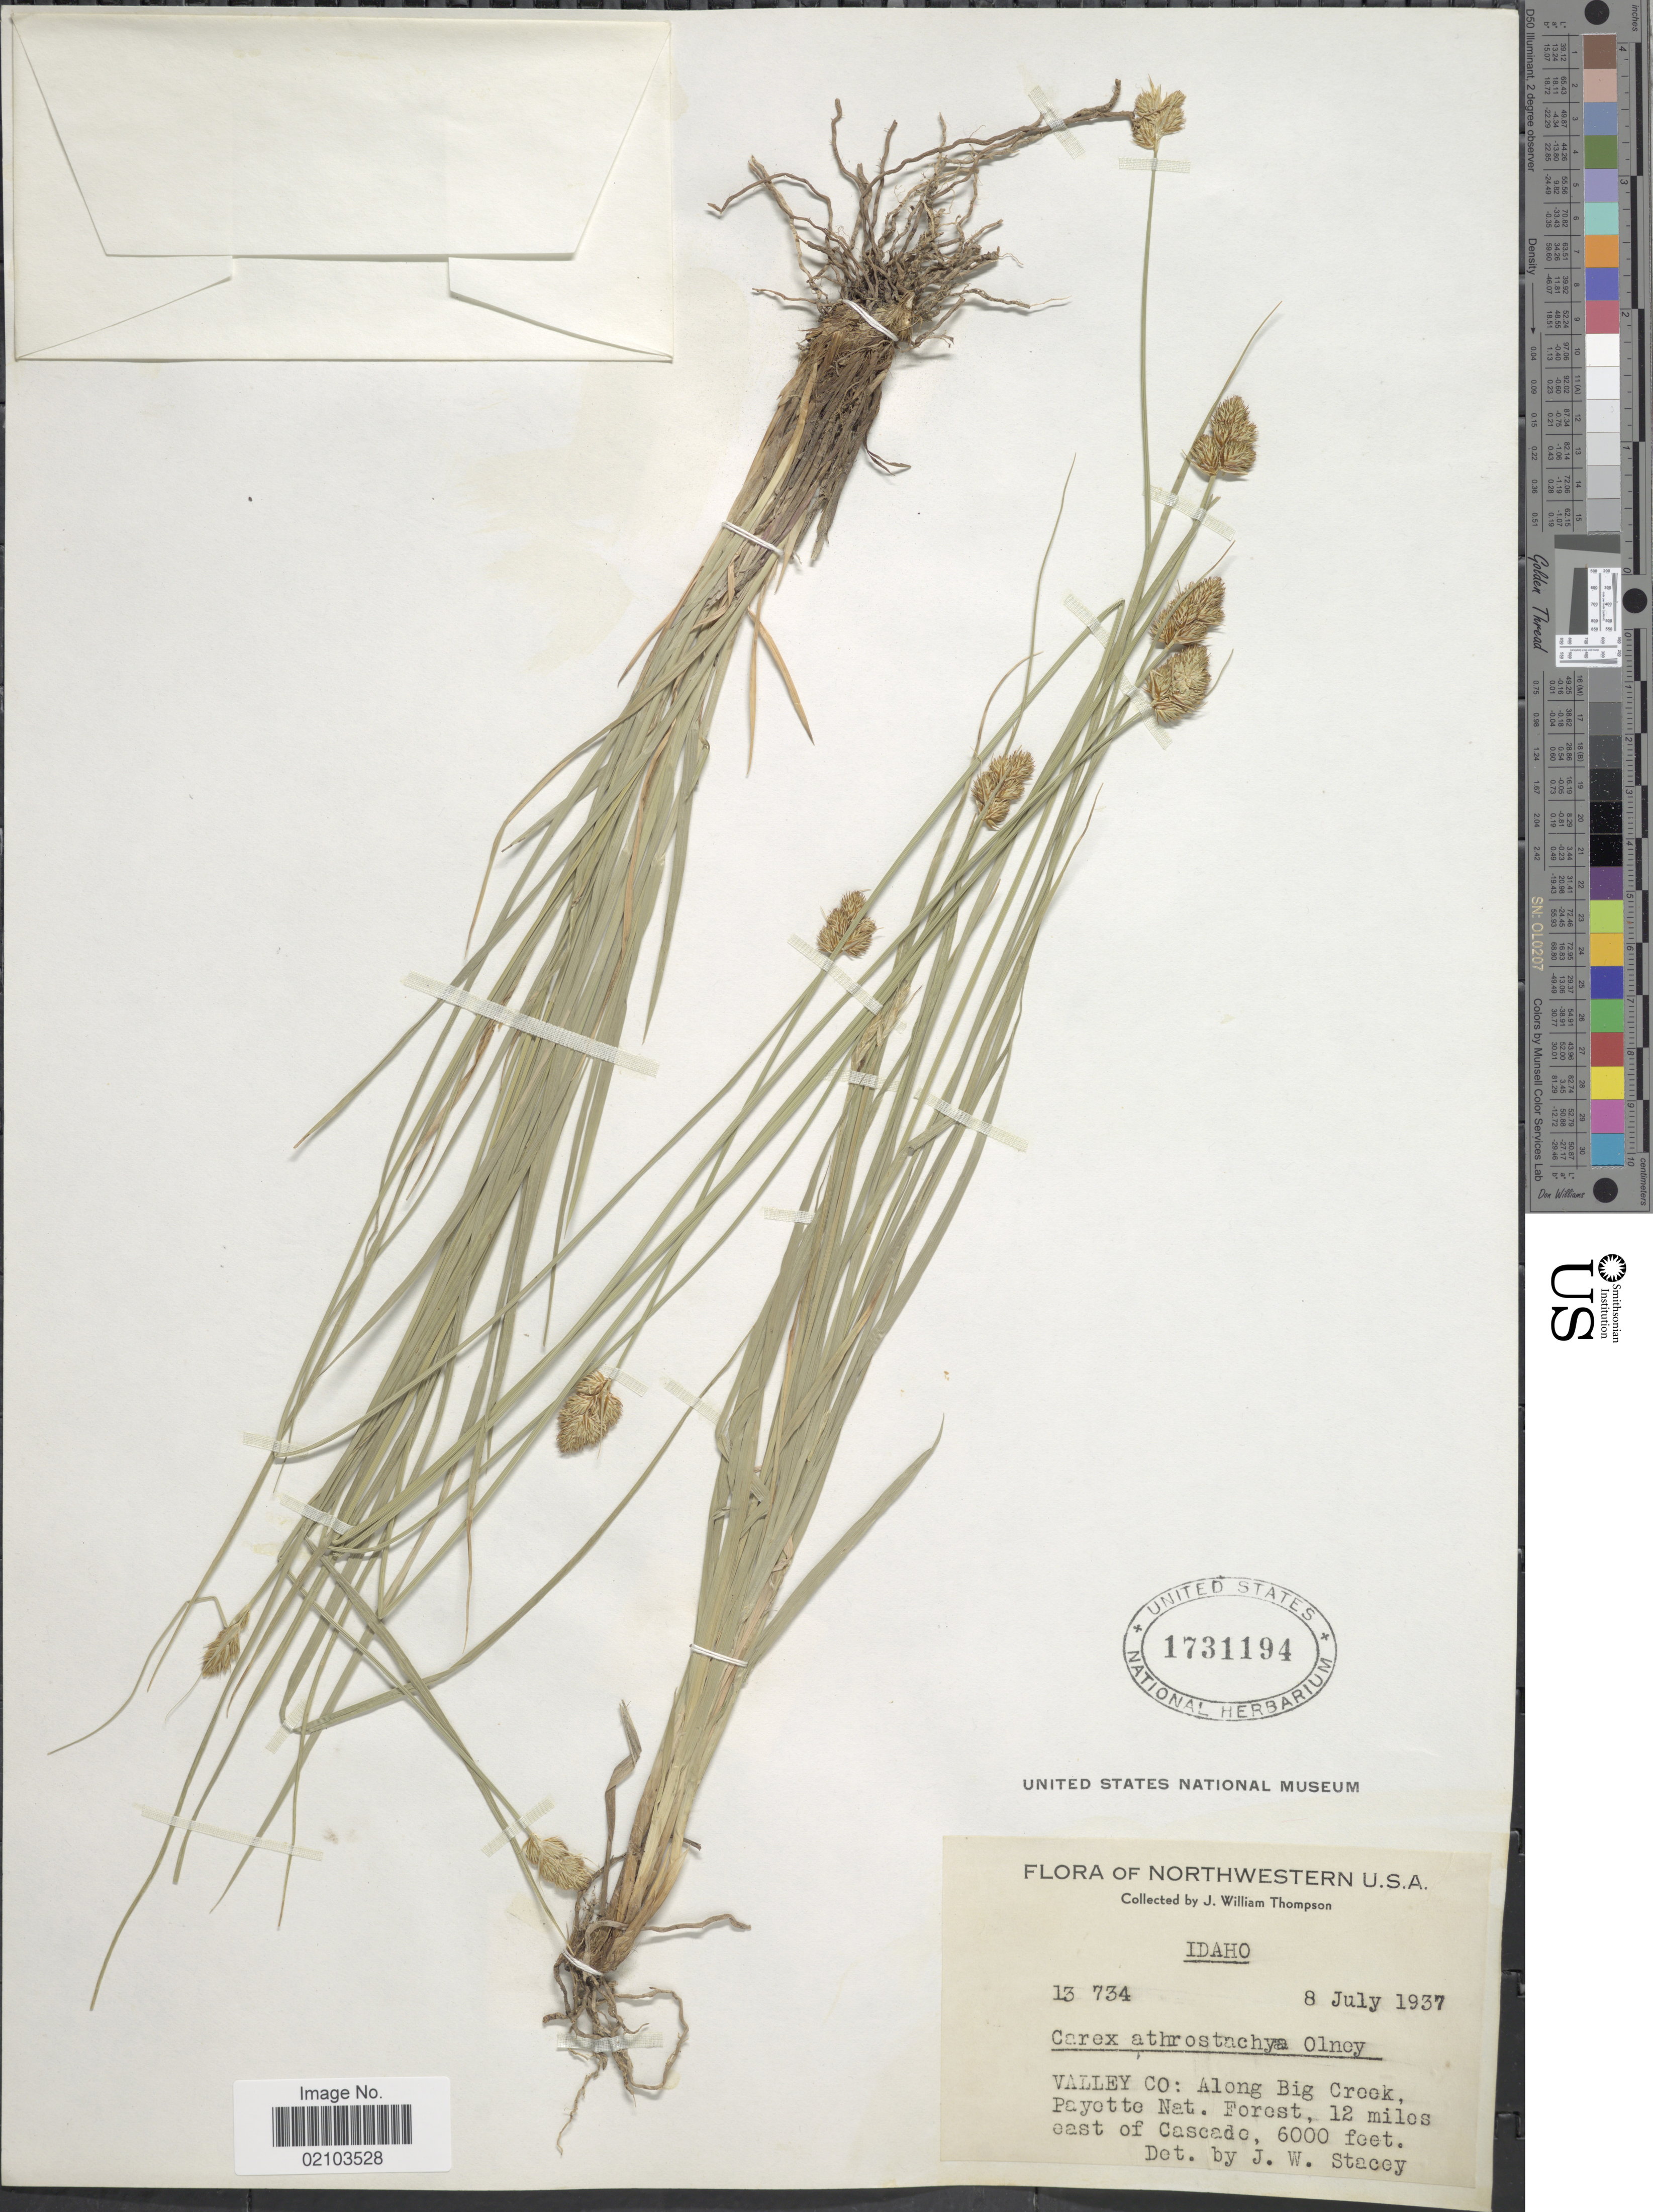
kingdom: Plantae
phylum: Tracheophyta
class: Liliopsida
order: Poales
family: Cyperaceae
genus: Carex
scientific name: Carex athrostachya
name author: Olney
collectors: J. W. Thompson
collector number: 13734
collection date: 1937-07-08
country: United States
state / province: Idaho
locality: Valley Co: Along Big Creek, Payette Nat. Forest, 12 miles east of Cascade.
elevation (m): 1829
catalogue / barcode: US 1731194